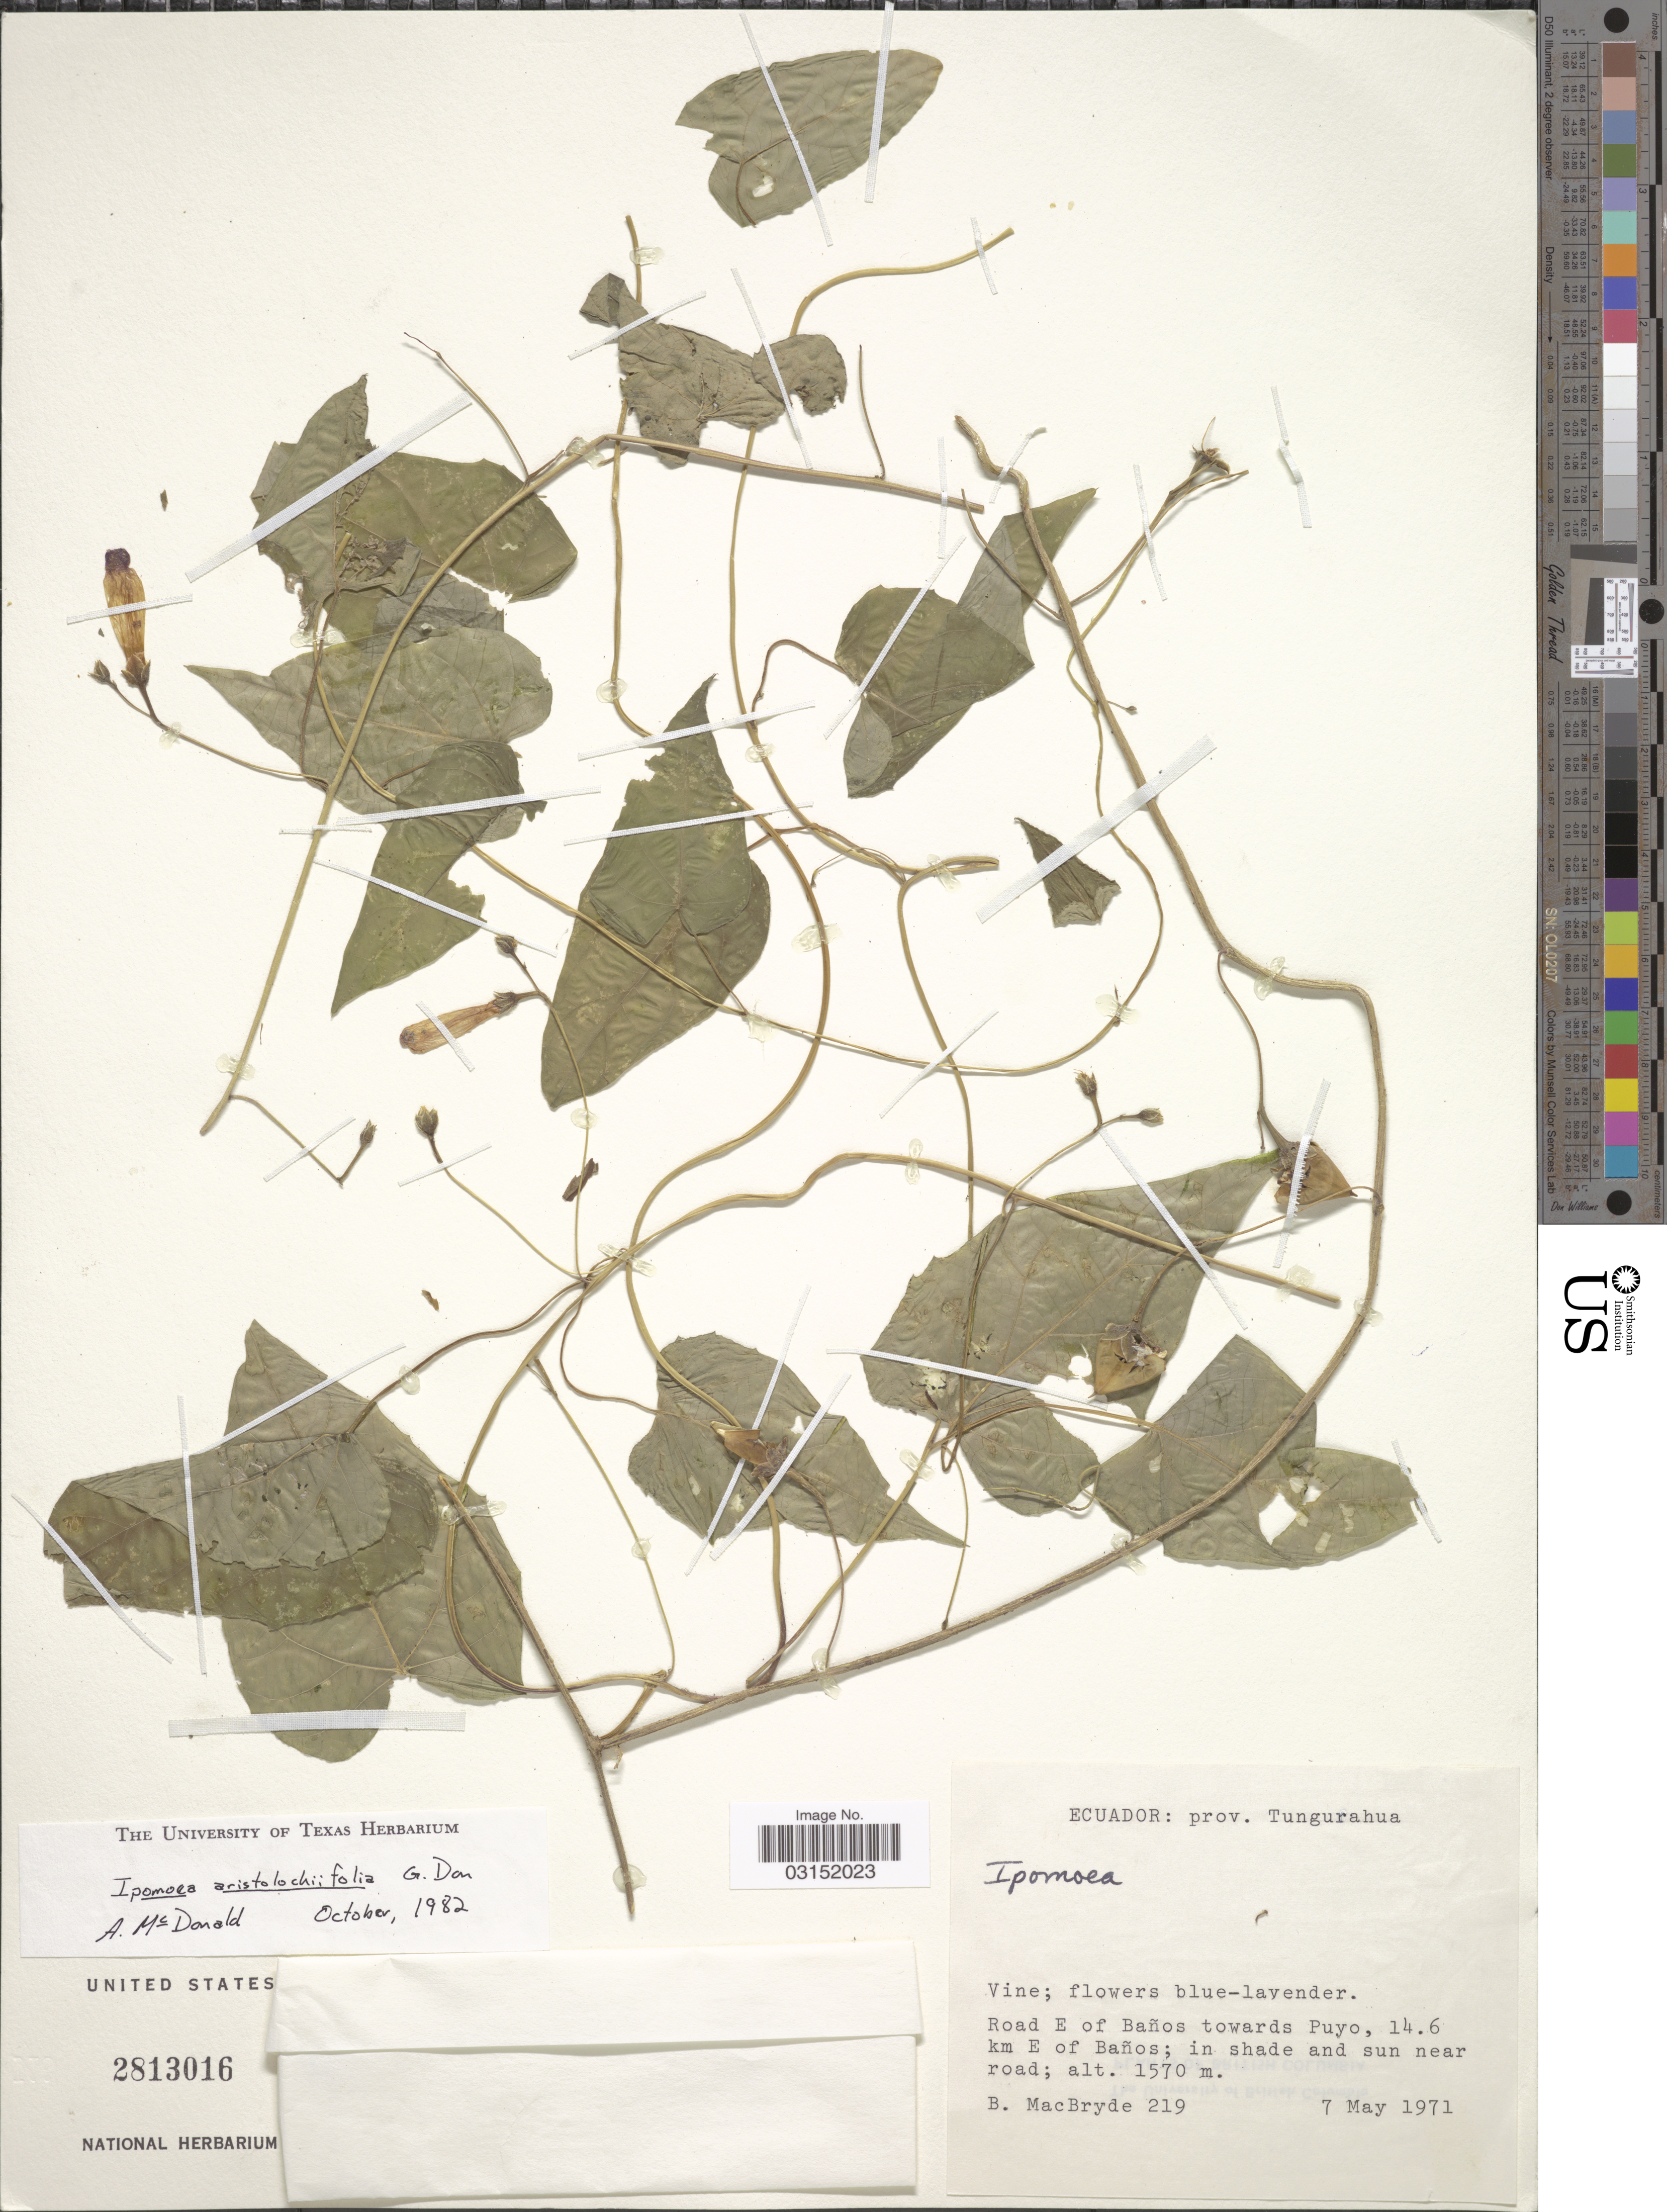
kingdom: Plantae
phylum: Tracheophyta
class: Magnoliopsida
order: Solanales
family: Convolvulaceae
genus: Ipomoea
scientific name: Ipomoea aristolochiifolia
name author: G. Don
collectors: B. MacBryde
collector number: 219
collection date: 1971-05-07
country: Ecuador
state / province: Tungurahua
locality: Road E of Baños towards Puyo, 14.6 km E of Baños; in shade and sun near road.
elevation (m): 1570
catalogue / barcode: US 2813016